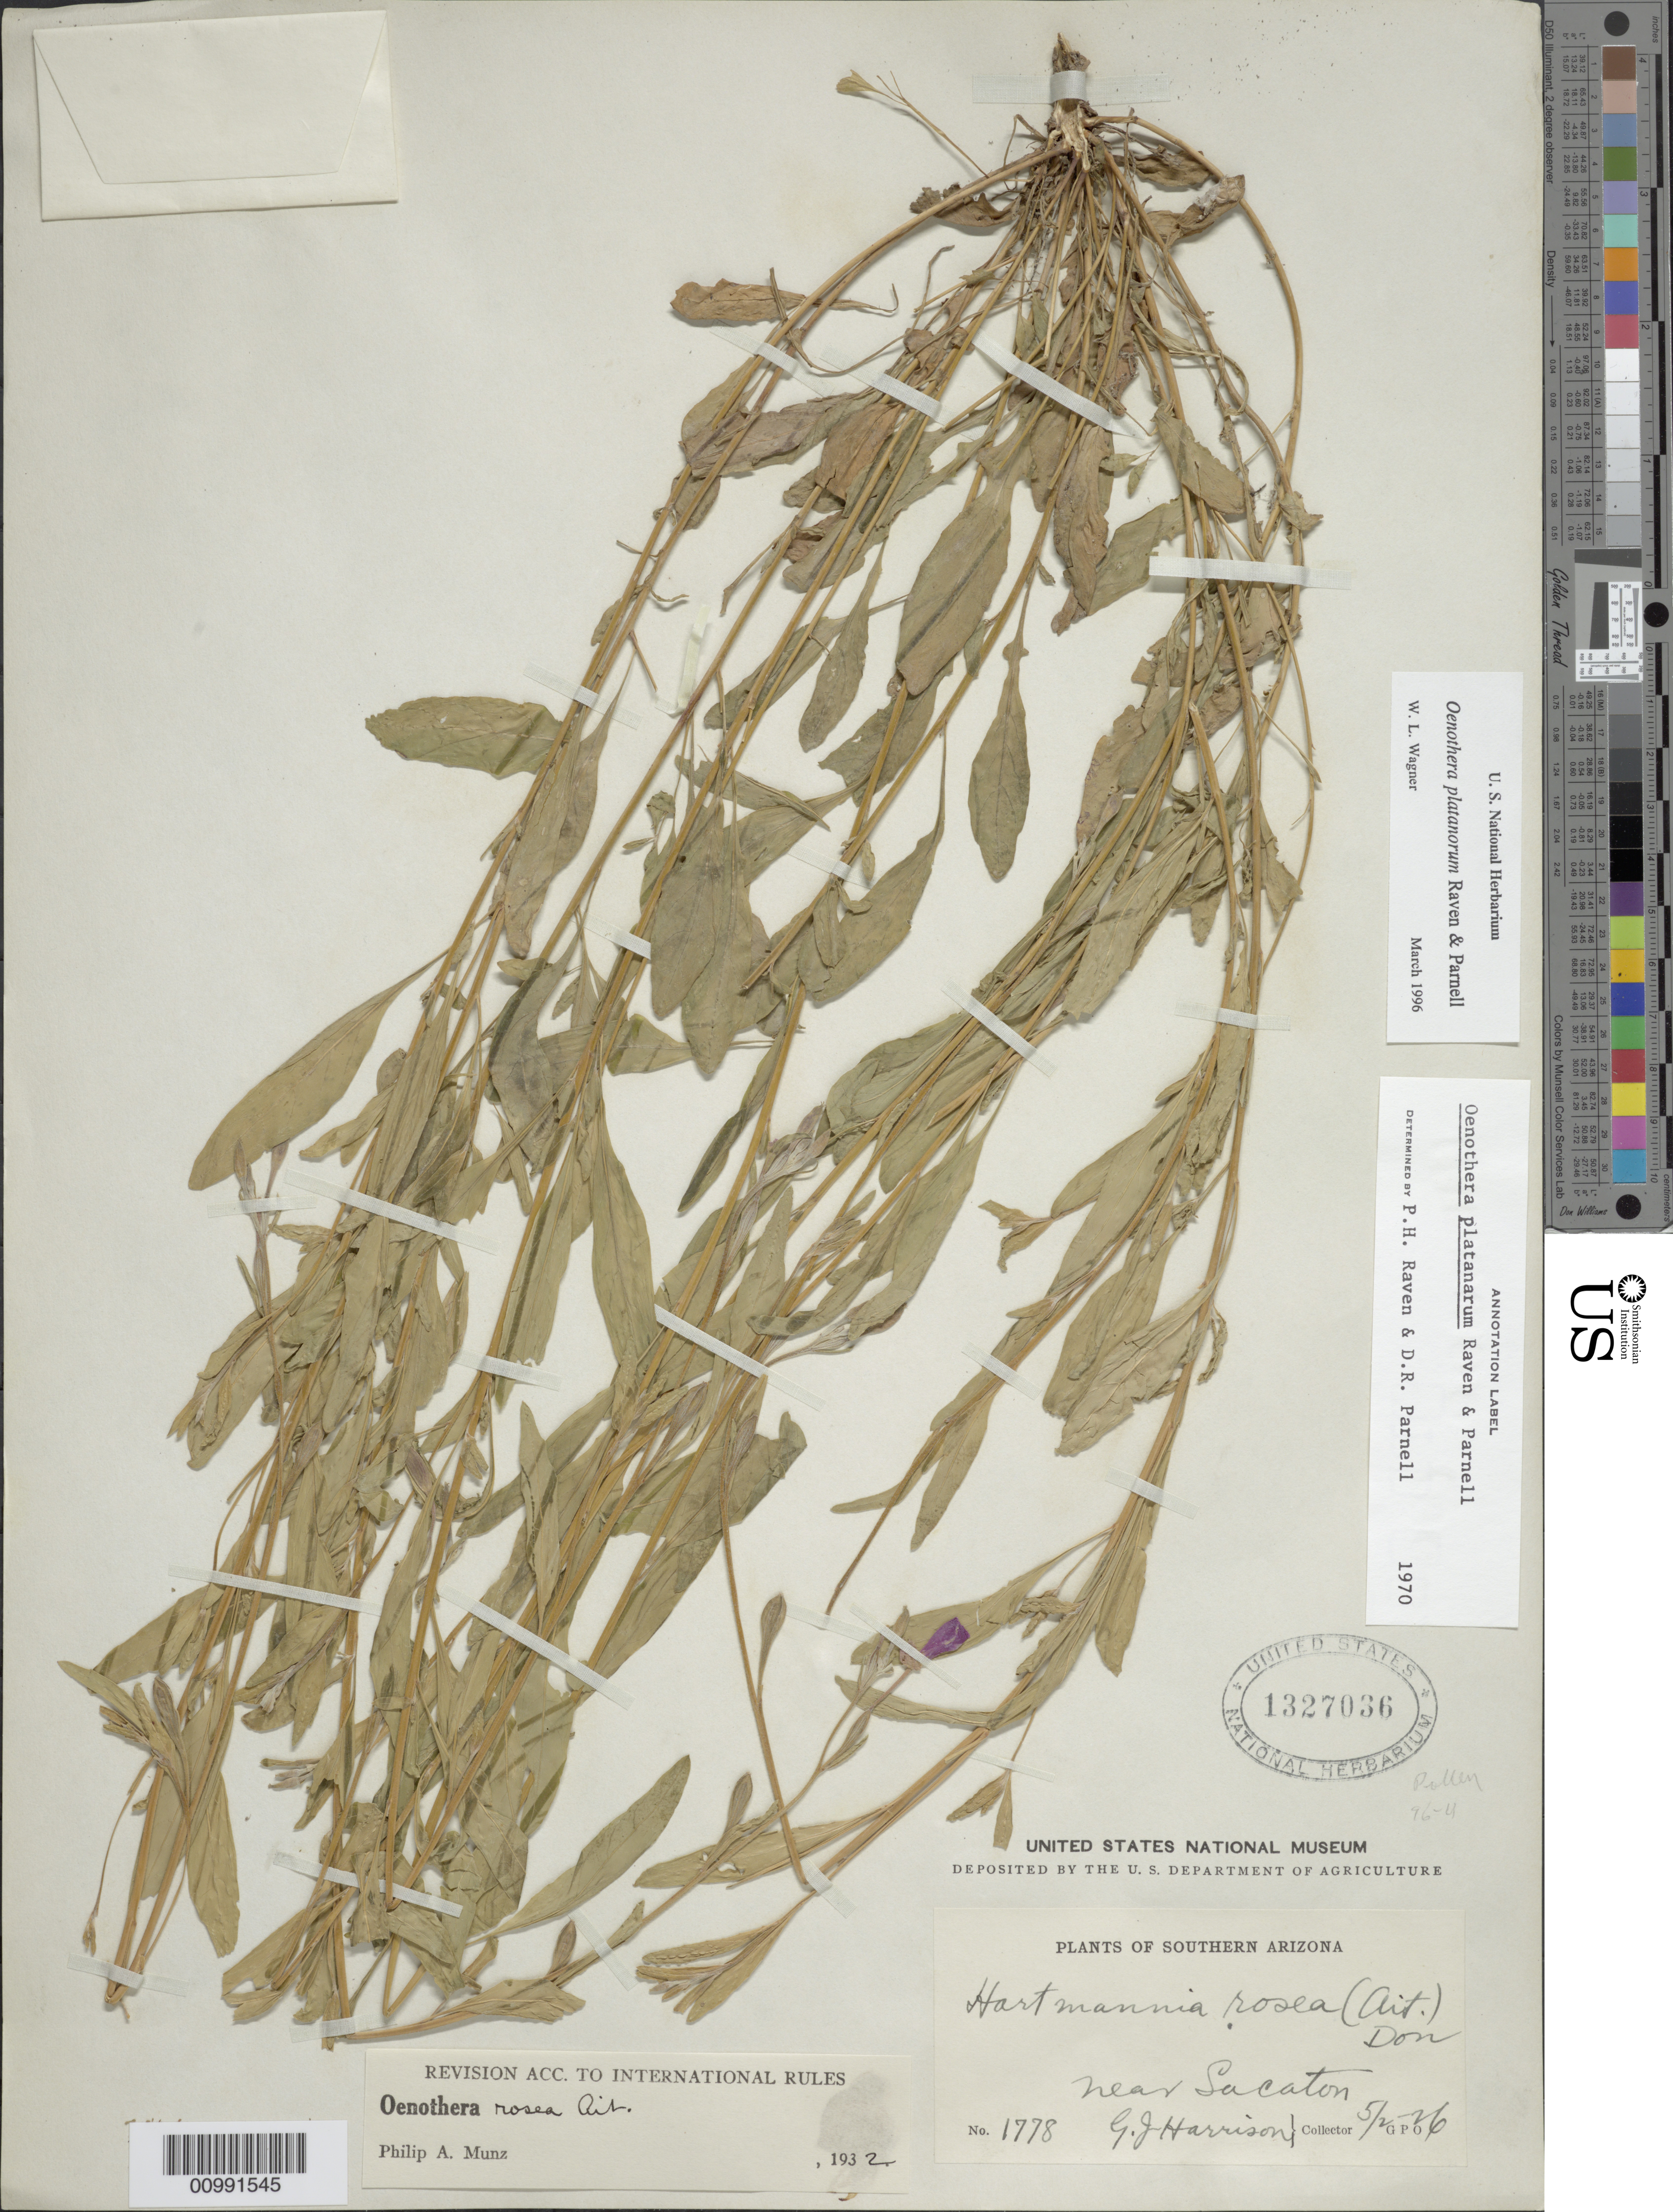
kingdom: Plantae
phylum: Tracheophyta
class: Magnoliopsida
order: Myrtales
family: Onagraceae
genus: Oenothera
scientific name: Oenothera platanorum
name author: P.H. Raven & D.R. Parn.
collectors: G. J. Harrison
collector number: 1778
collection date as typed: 02 May 1926 or 05 Feb 1926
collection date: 1926-02-05/1926-05-02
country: United States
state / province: Arizona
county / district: Pinal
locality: Near Sacaton.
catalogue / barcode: US 1327036